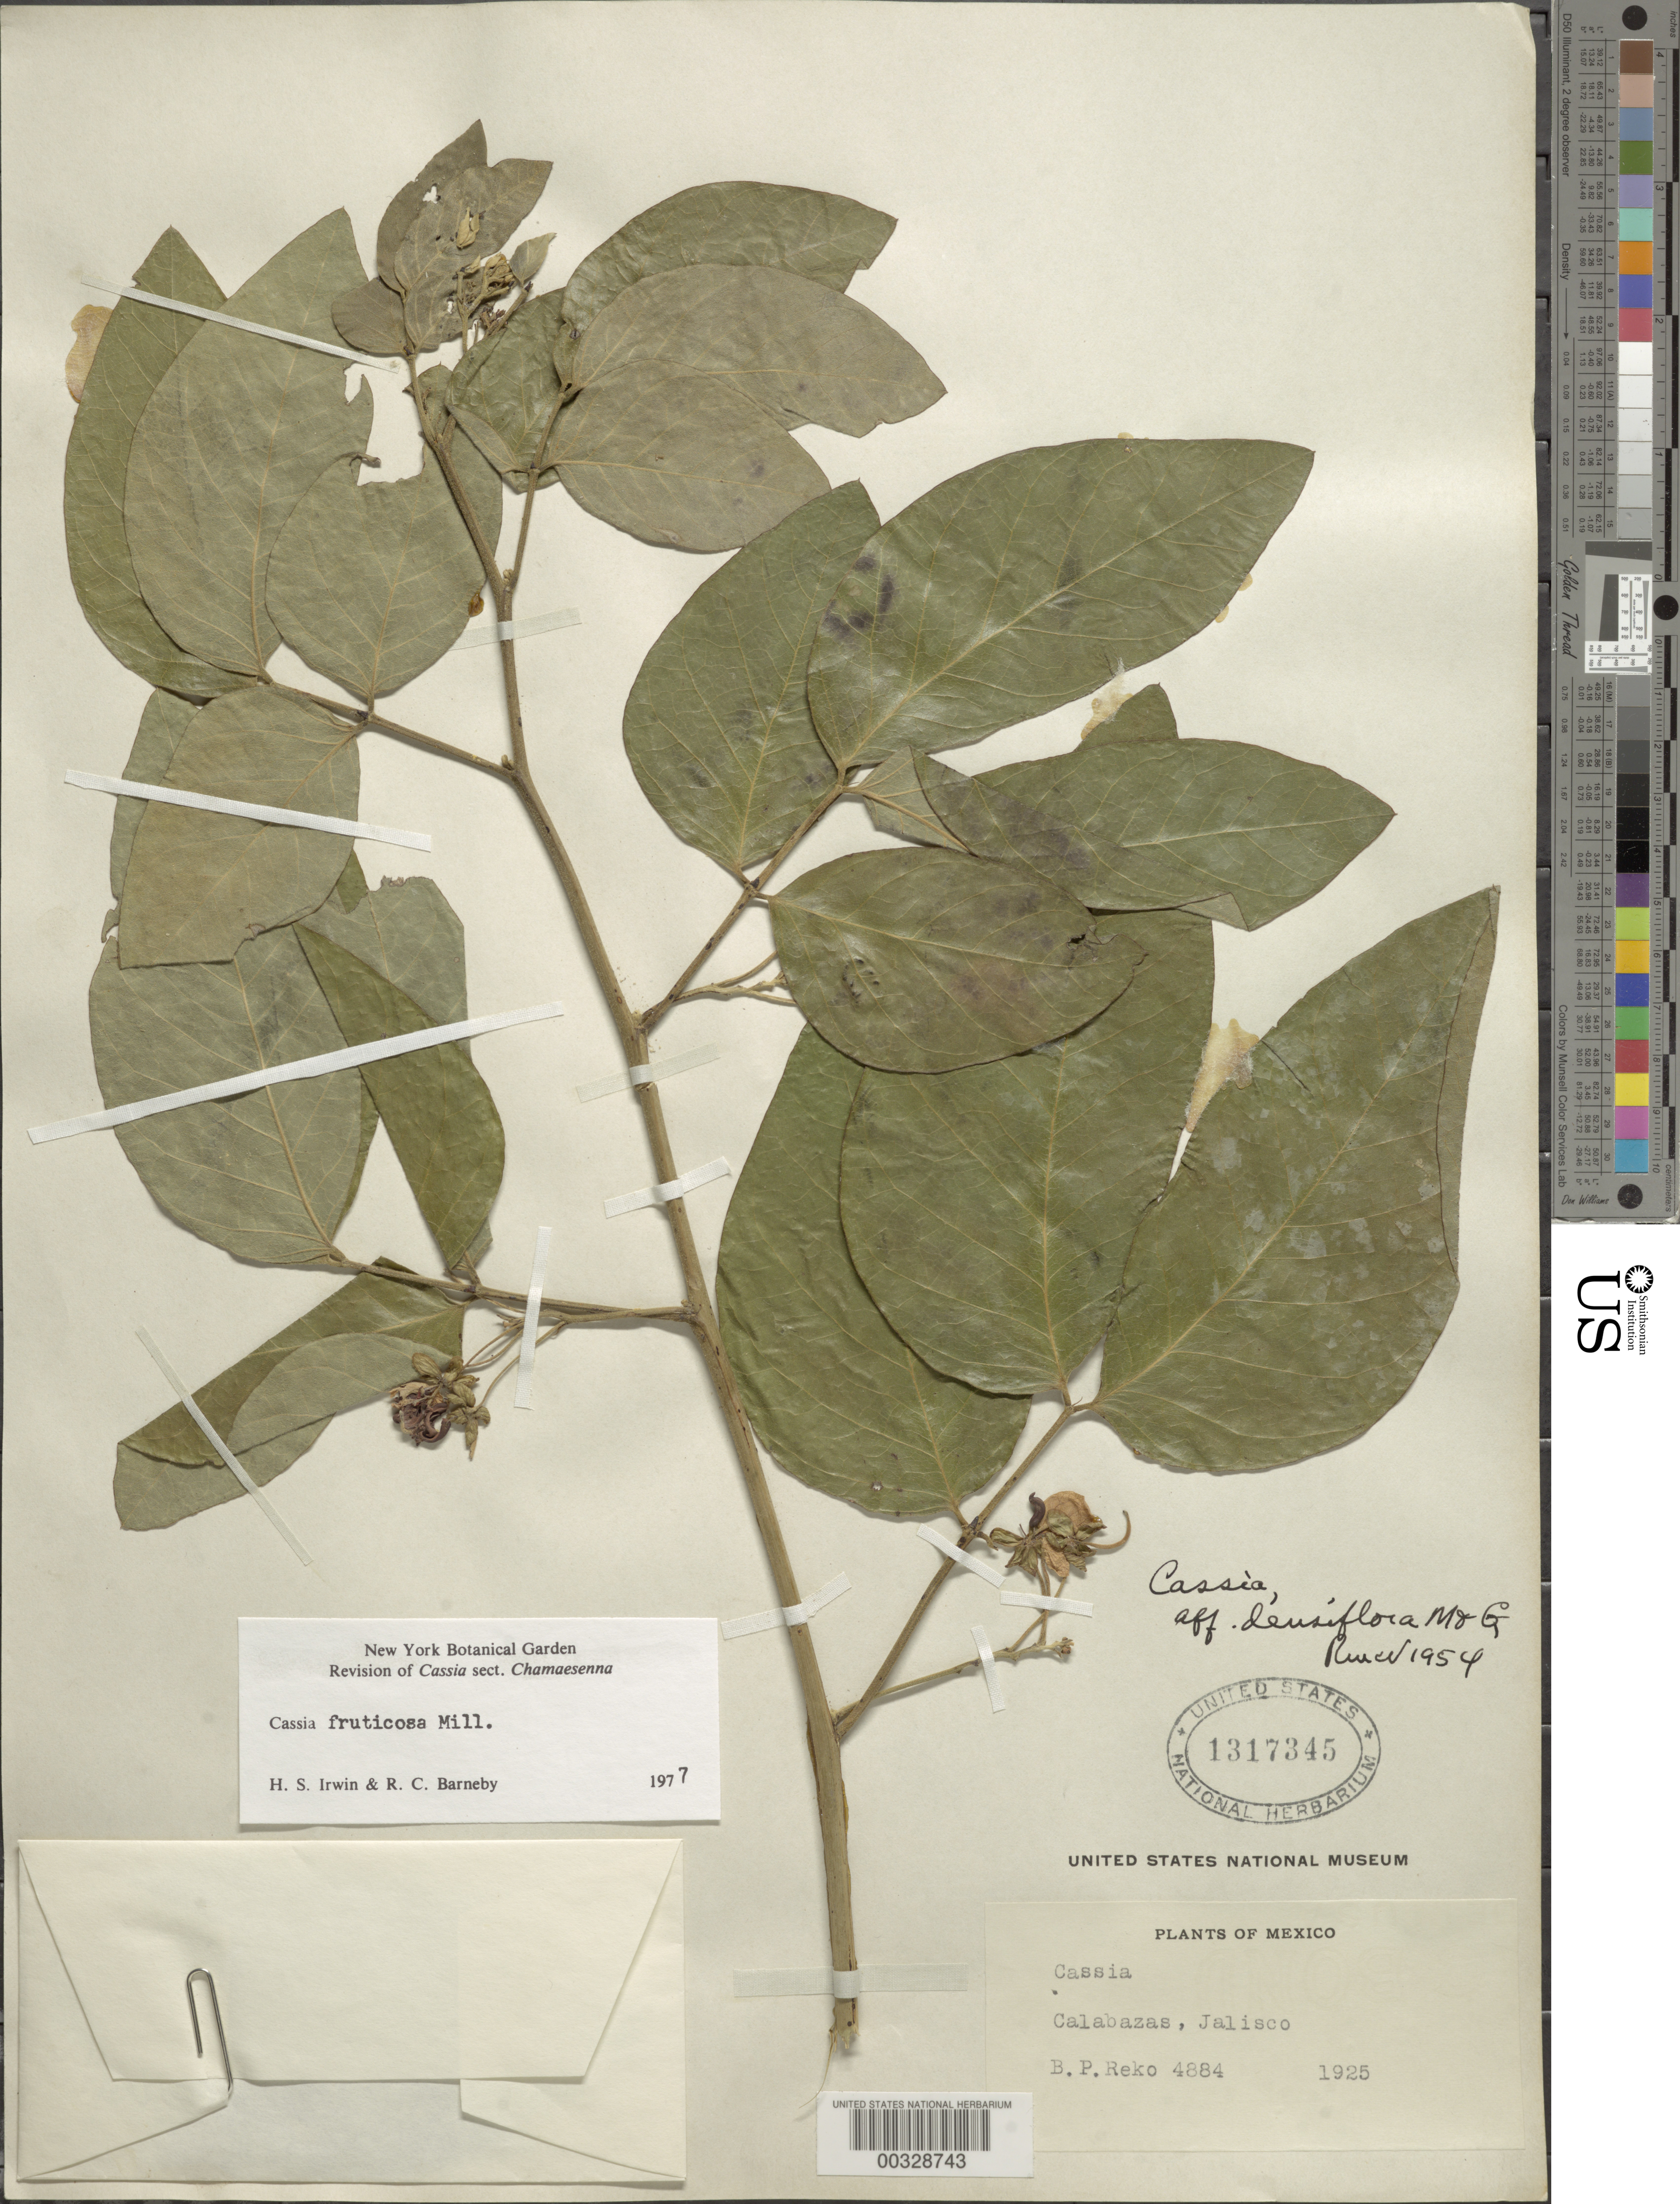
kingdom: Plantae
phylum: Tracheophyta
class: Magnoliopsida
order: Fabales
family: Fabaceae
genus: Senna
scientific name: Senna fruticosa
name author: (Benth.) H.S. Irwin & Barneby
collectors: B. P. Reko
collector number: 4884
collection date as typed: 1925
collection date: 1925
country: Mexico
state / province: Jalisco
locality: Calabazas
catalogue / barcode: US 1317345